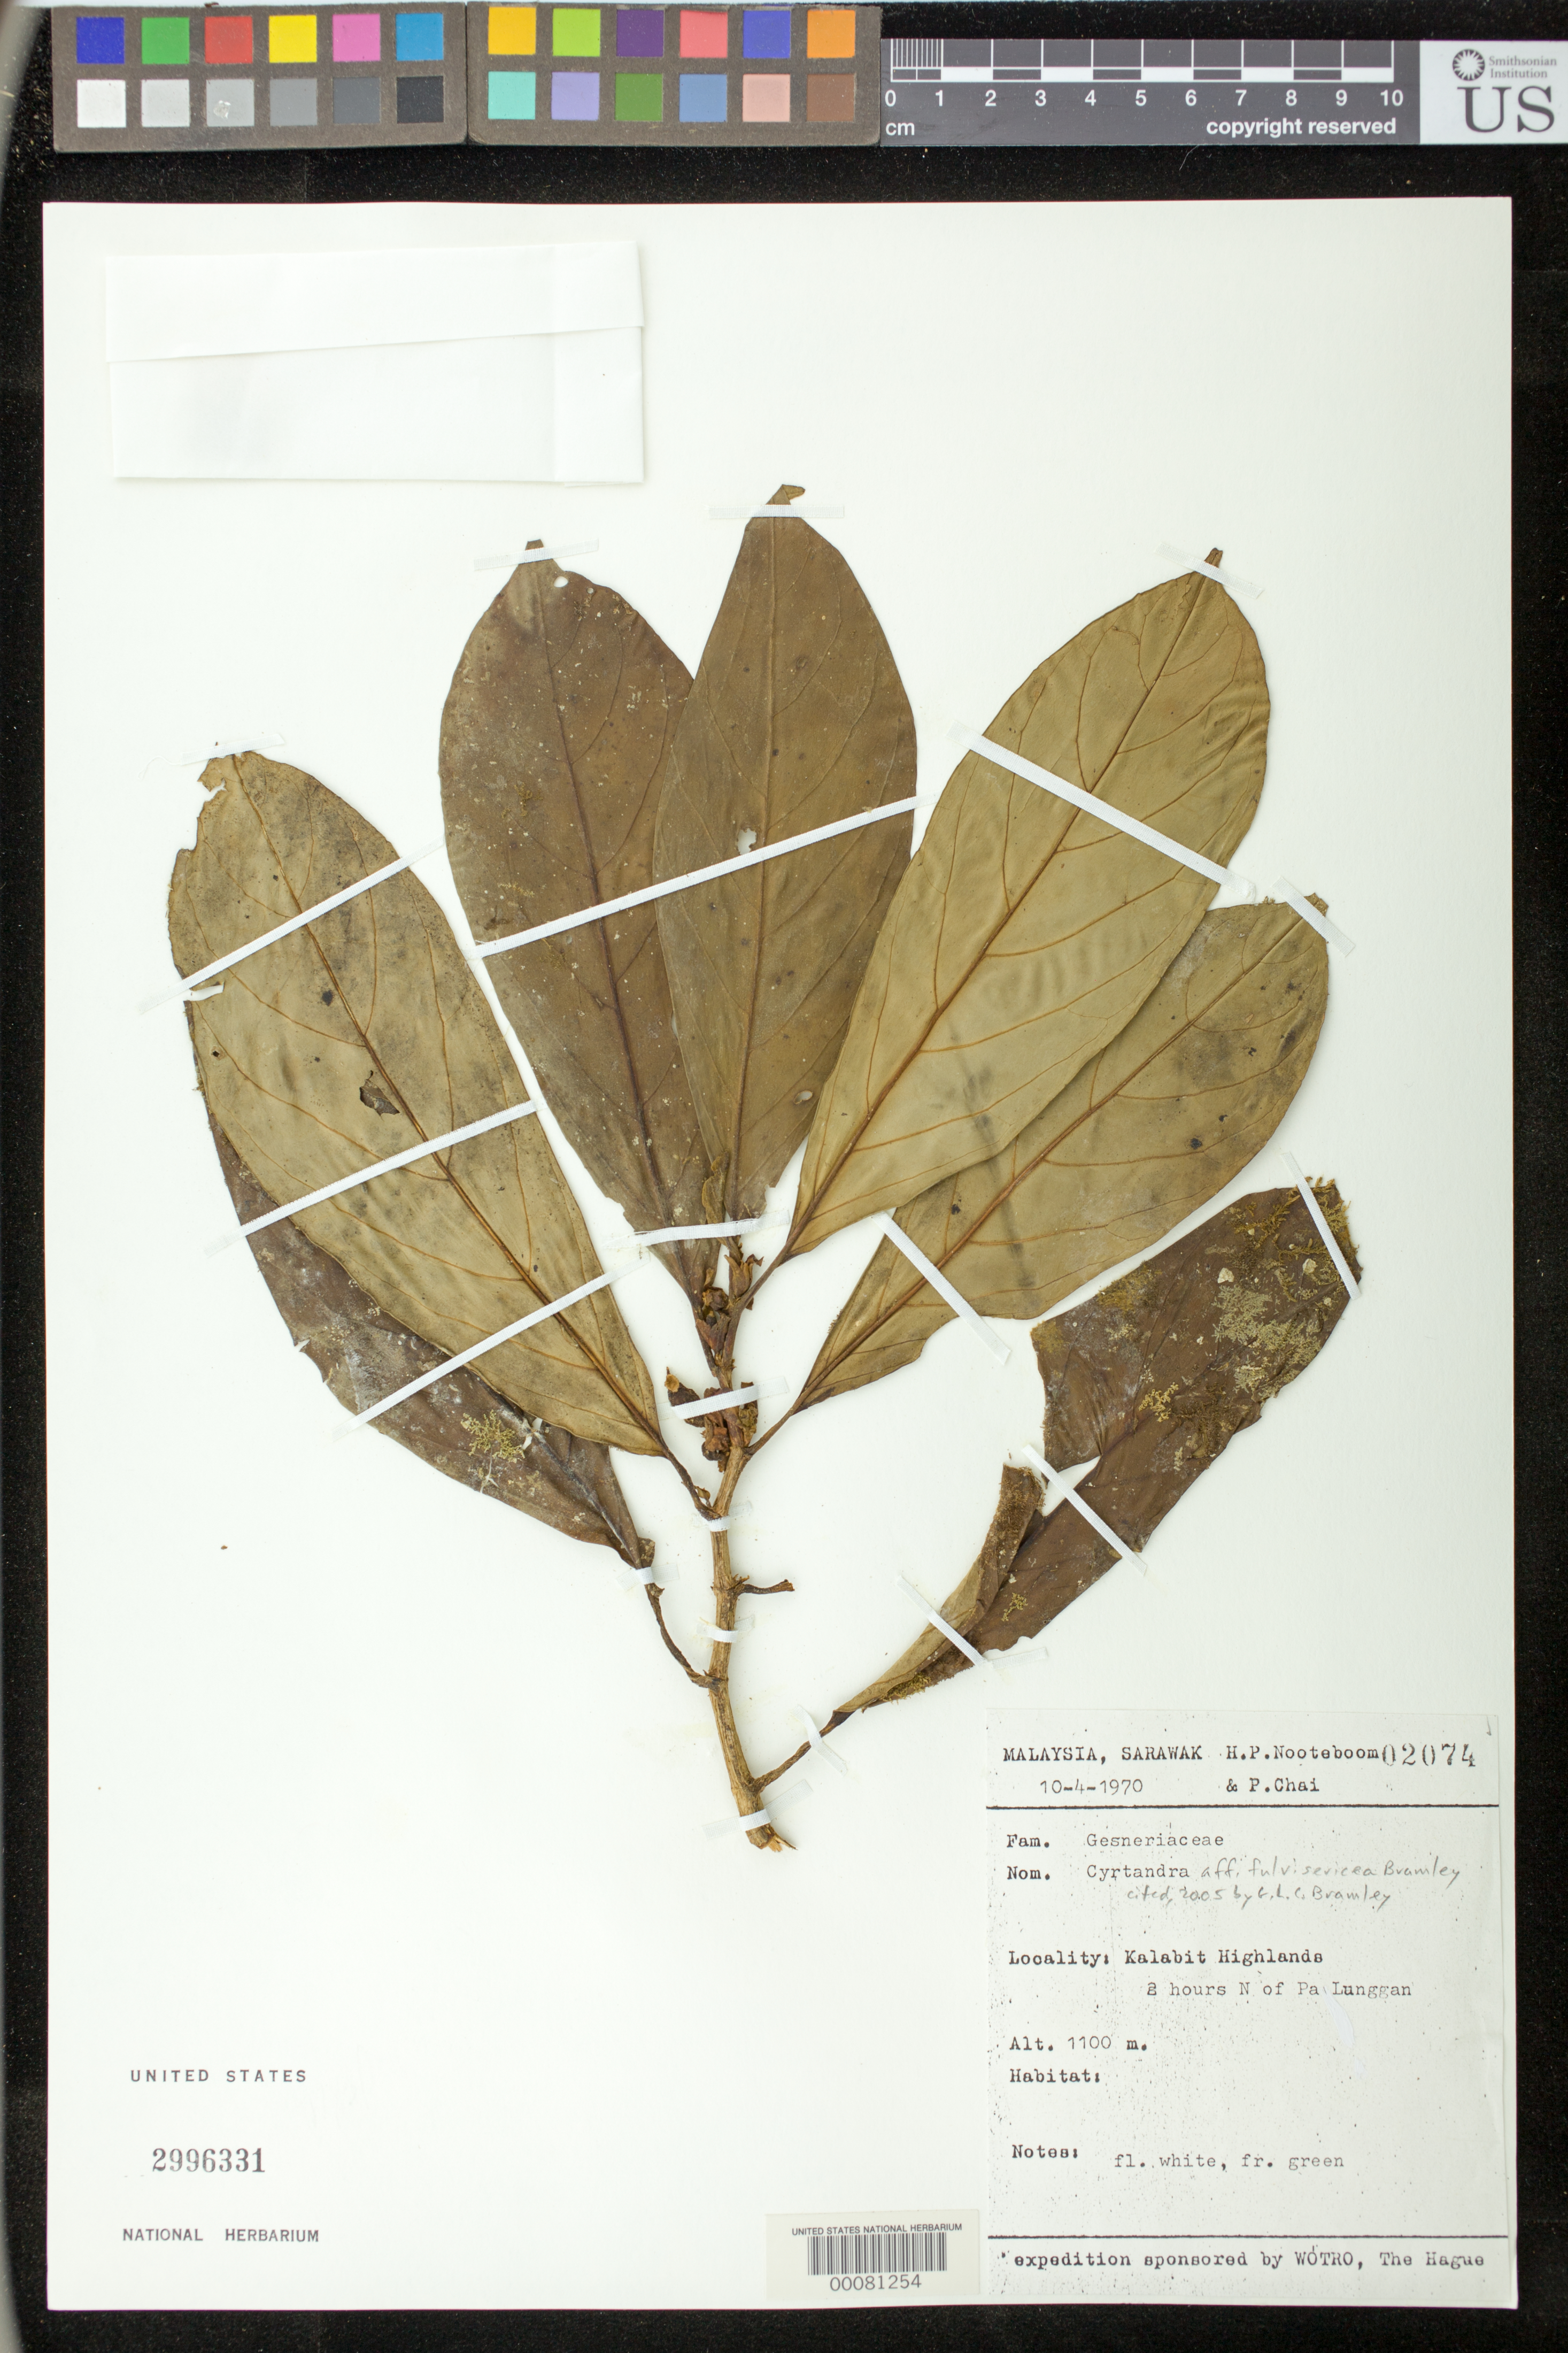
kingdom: Plantae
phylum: Tracheophyta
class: Magnoliopsida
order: Lamiales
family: Gesneriaceae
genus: Cyrtandra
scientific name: Cyrtandra fulvisericea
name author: Bramley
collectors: H. P. Nooteboom & P. Chai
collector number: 2074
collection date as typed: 10 Apr 1970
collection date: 1970-04-10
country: Malaysia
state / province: Sarawak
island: Borneo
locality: Kalabit Highlands, 2 hrs N of Pa Lunggan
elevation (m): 1100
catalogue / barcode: US 2996331